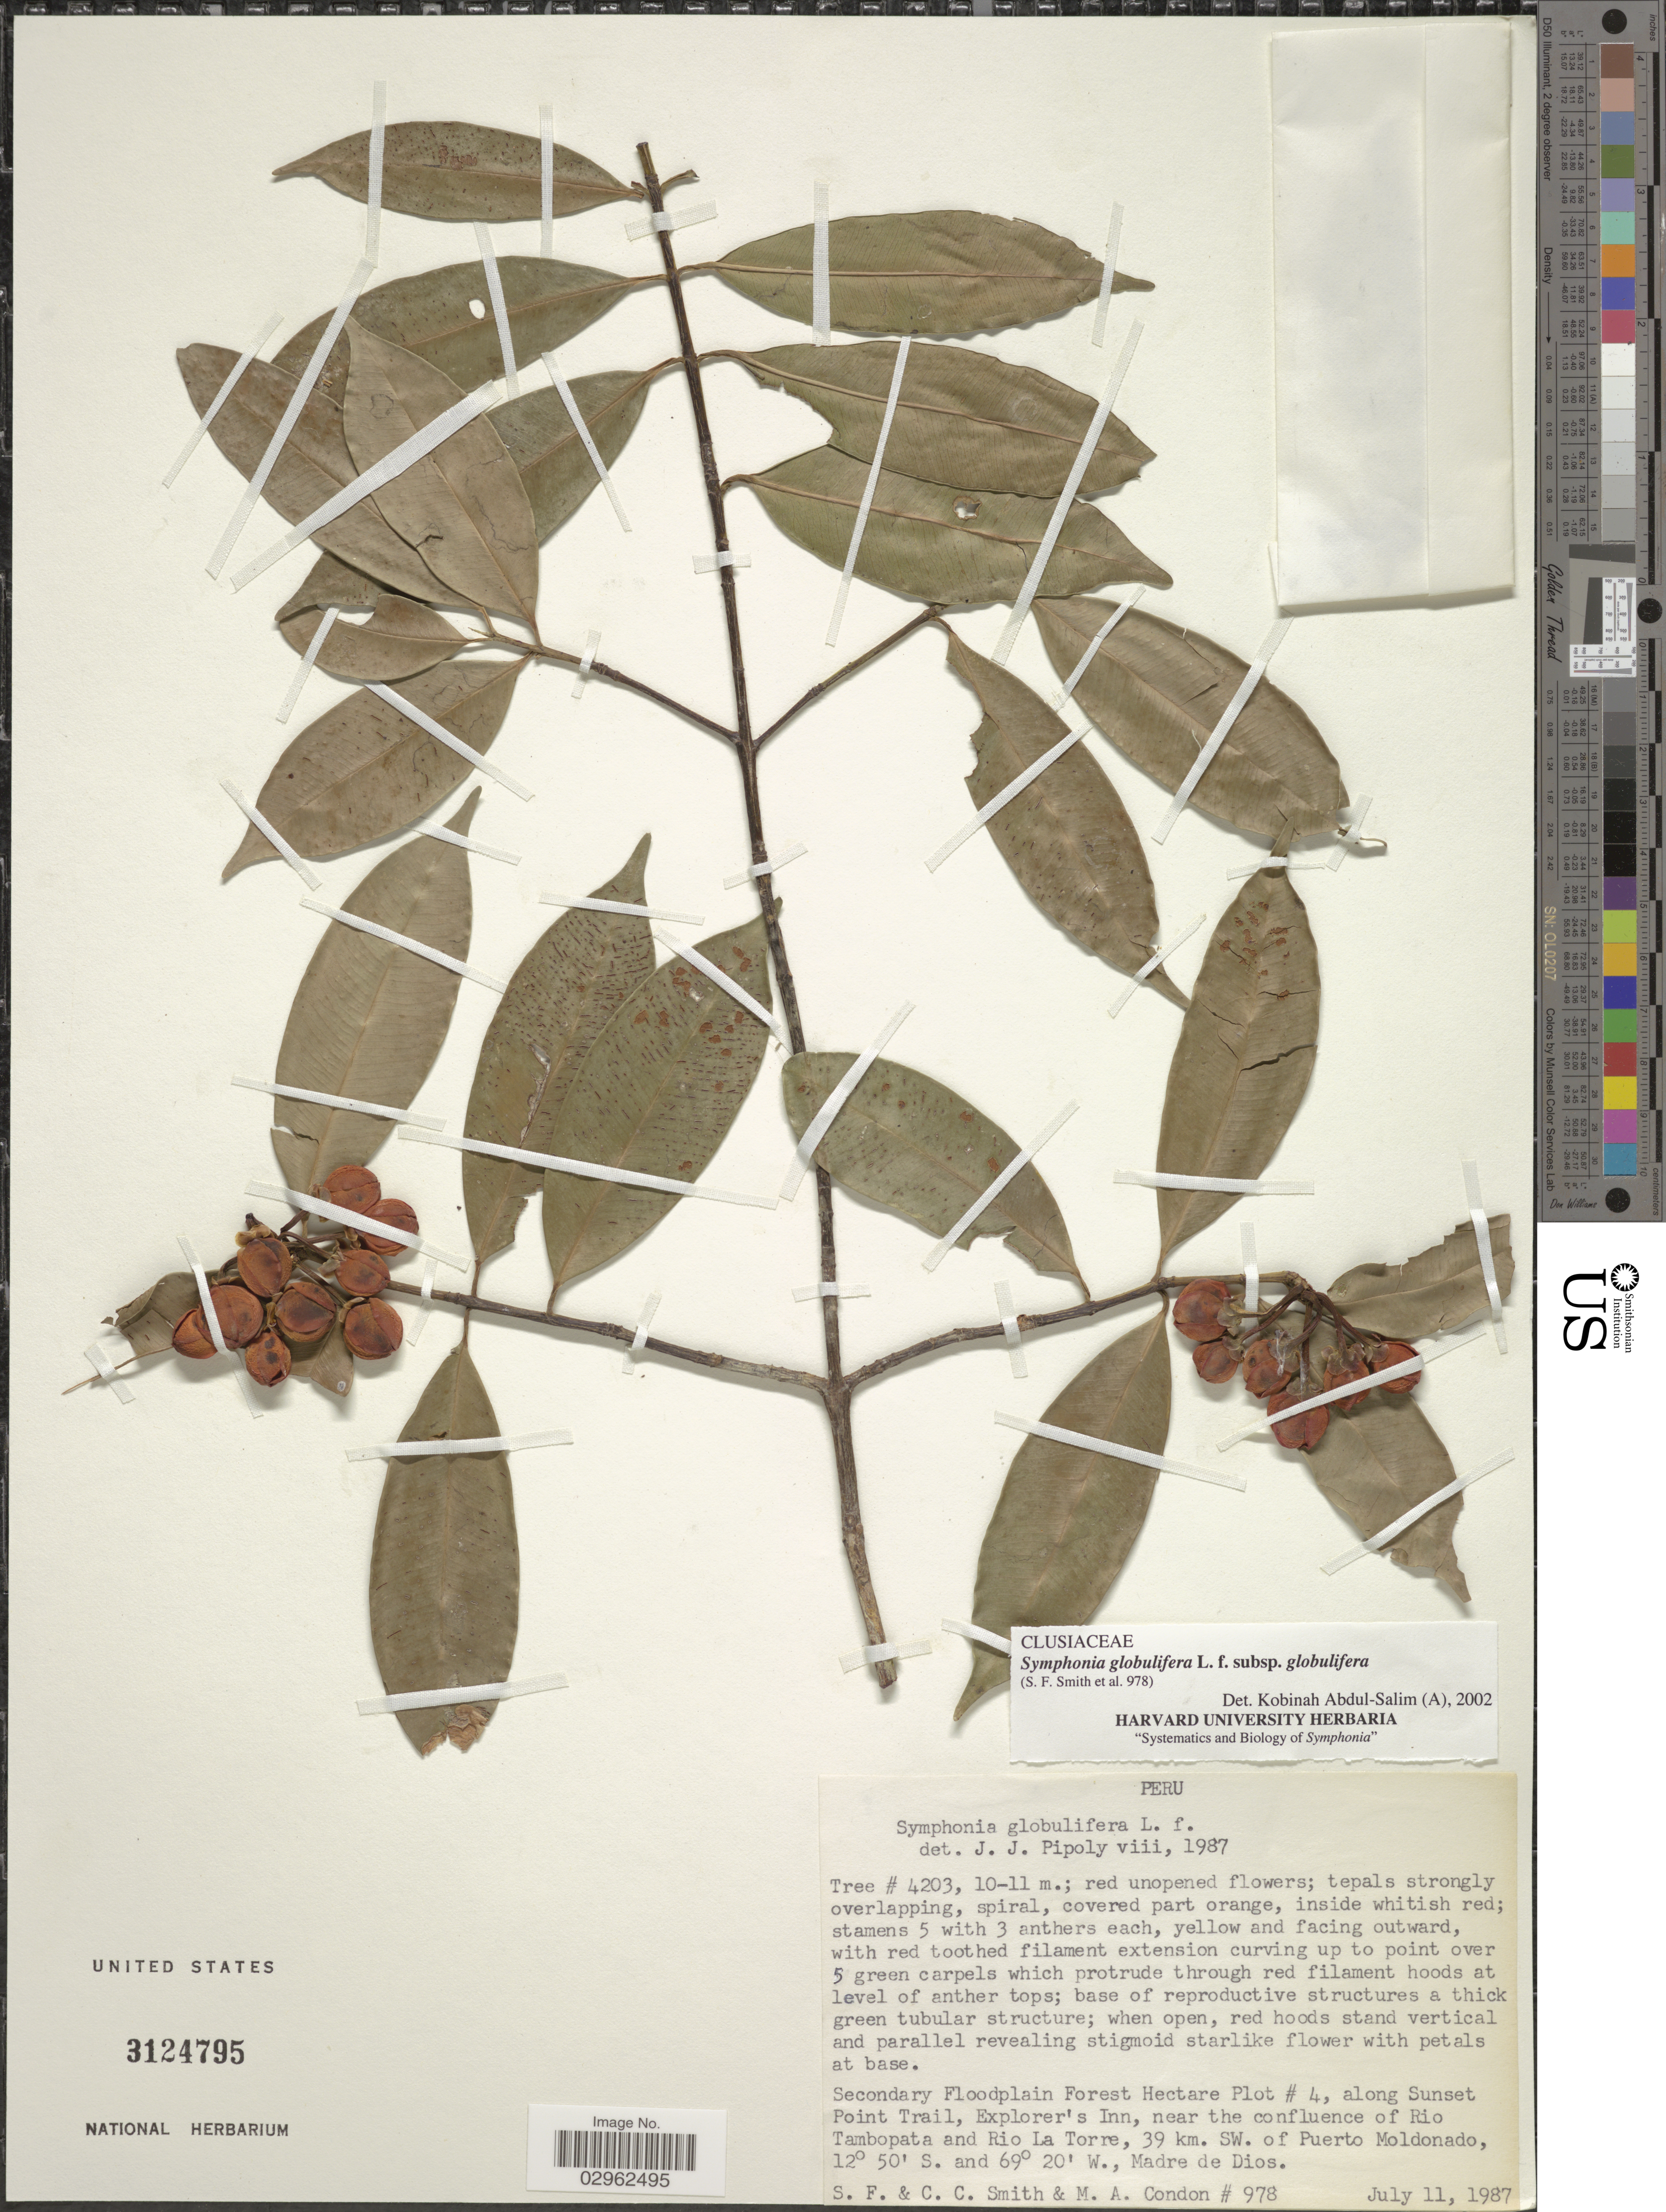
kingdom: Plantae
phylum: Tracheophyta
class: Magnoliopsida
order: Malpighiales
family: Clusiaceae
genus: Symphonia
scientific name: Symphonia globulifera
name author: L. f.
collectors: S.F. Smith, C. C. Smith & M. Condon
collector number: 978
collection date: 1987-07-11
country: Peru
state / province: Madre de Dios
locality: Secondary Floodplain Forest Hectare Plot # 4, along Sunset Point Trail, Explorer's Inn, near the confluence of Rio Tambopata and Rio La Torre, 39 km. SW. of Puerto Moldonado.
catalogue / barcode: US 3124795